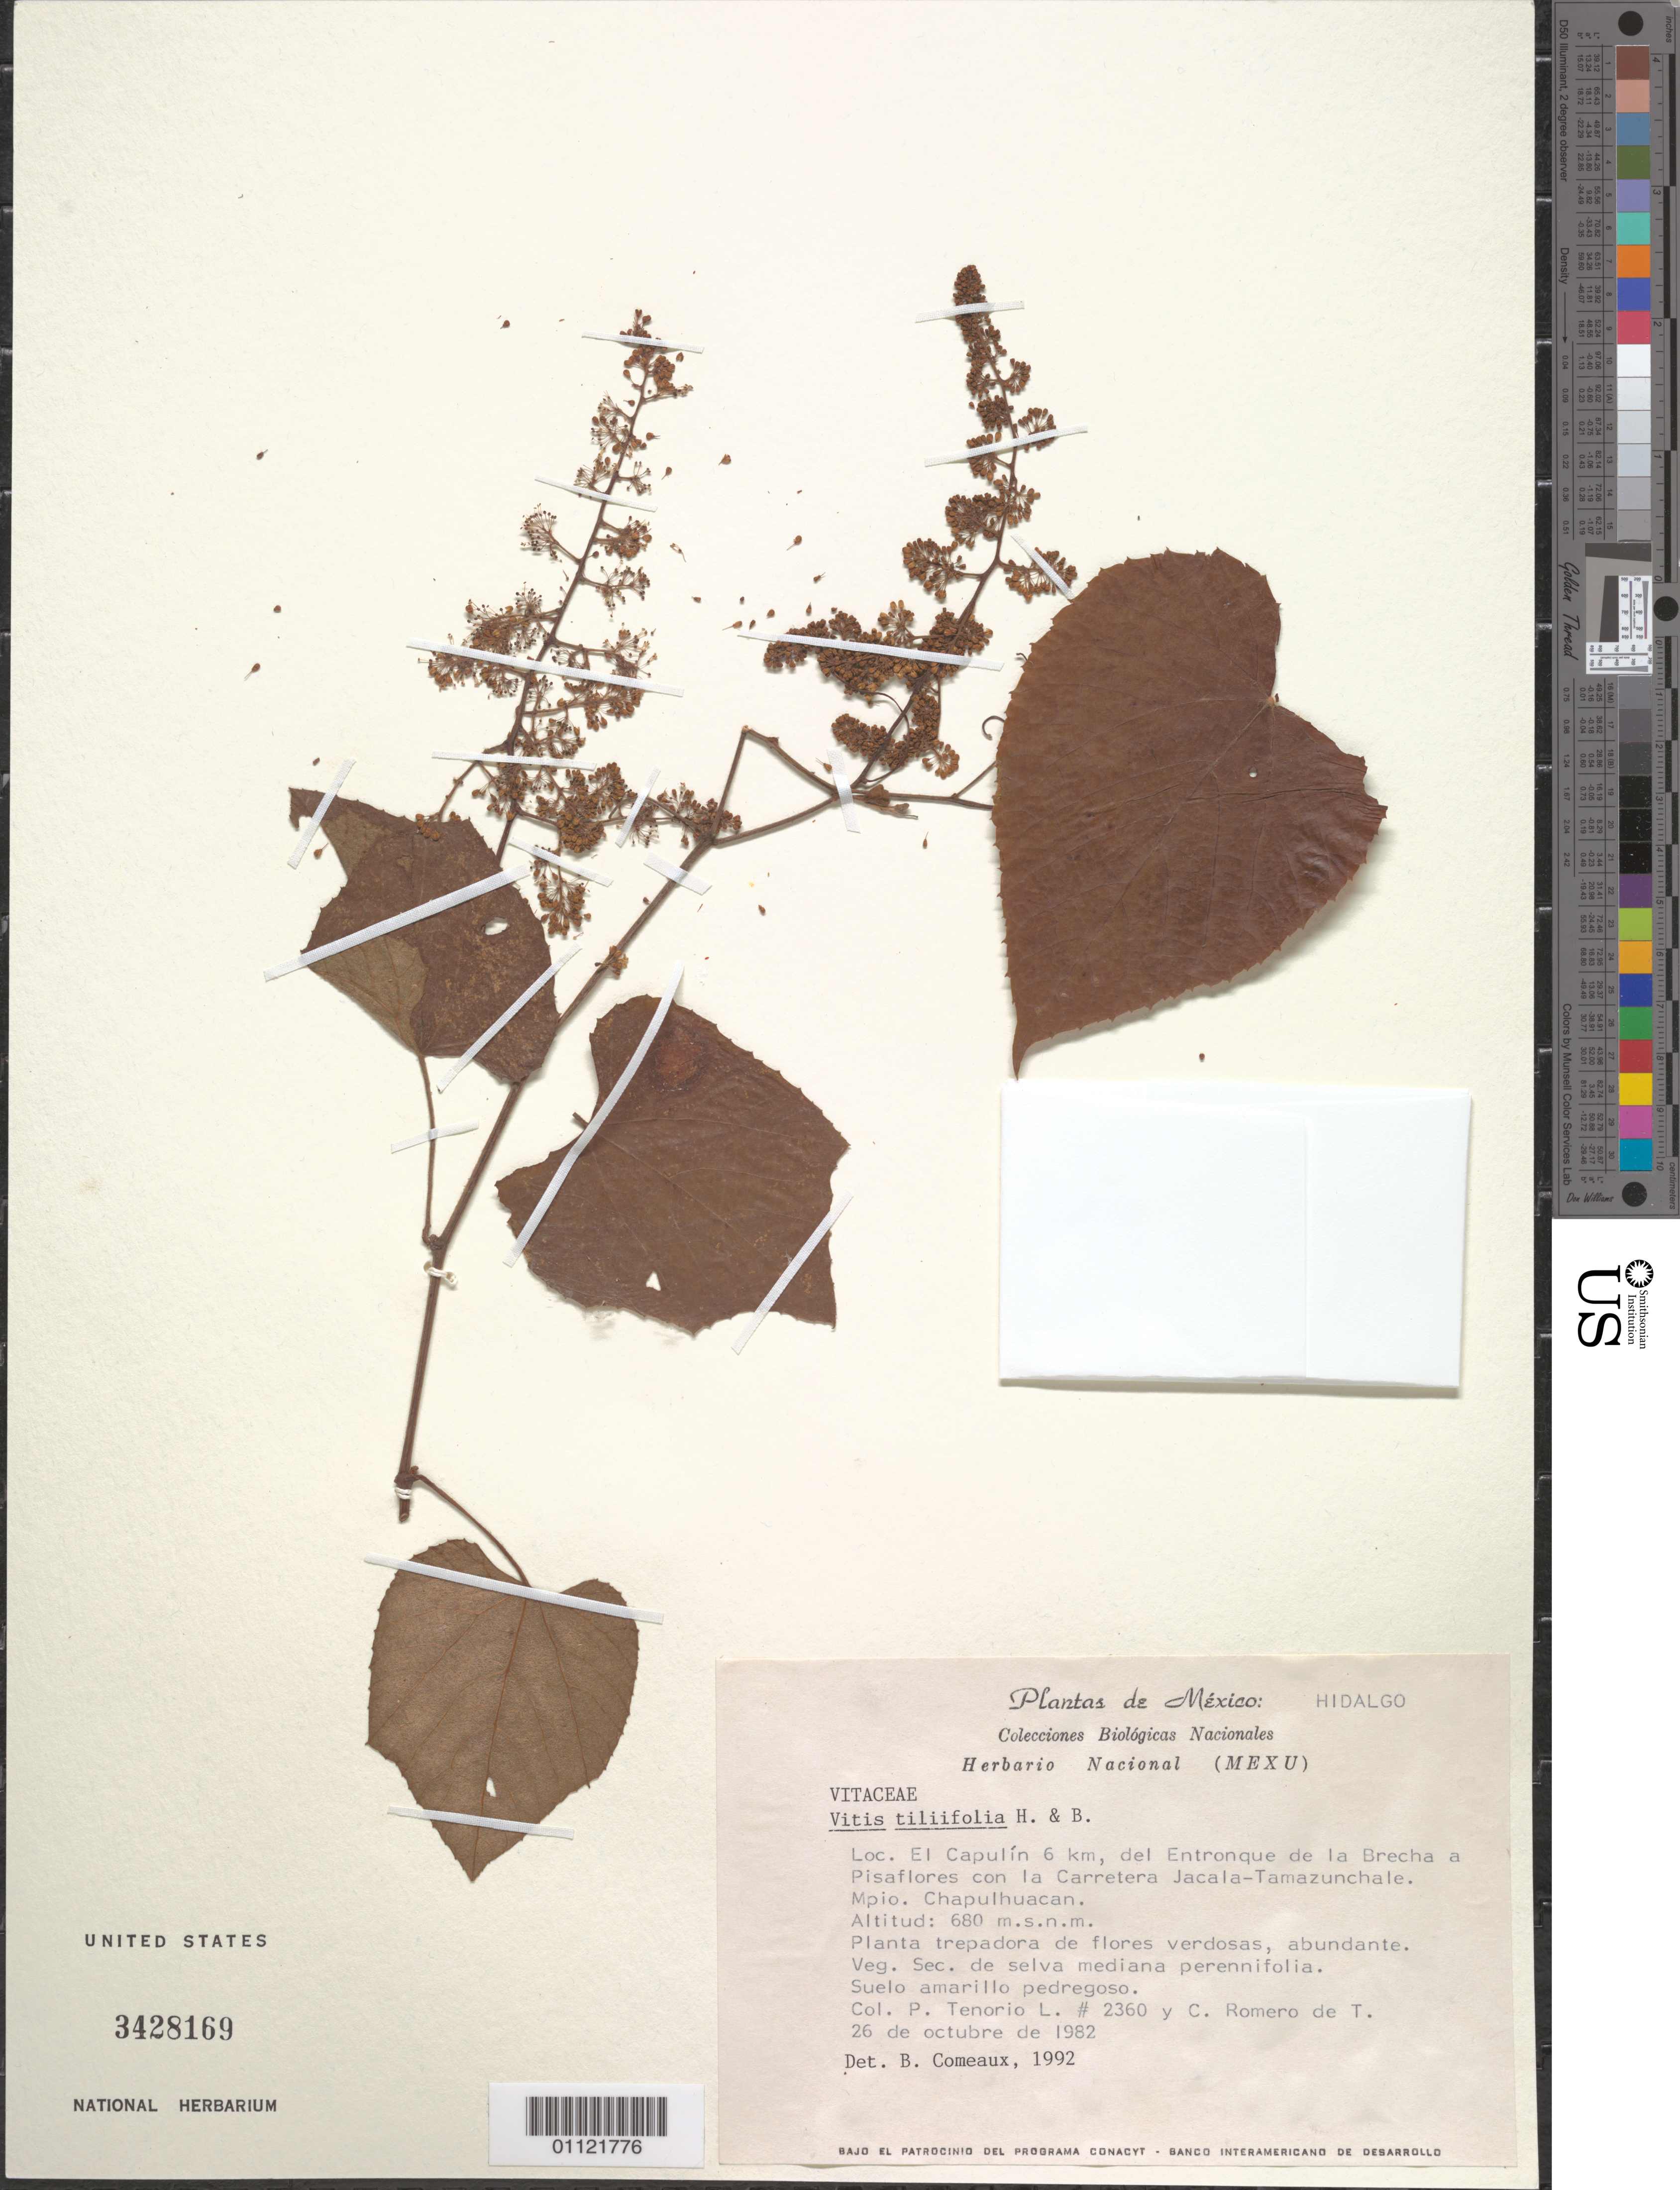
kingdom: Plantae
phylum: Tracheophyta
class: Magnoliopsida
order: Vitales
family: Vitaceae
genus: Vitis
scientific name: Vitis tiliifolia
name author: Humb. & Bonpl. ex Schult.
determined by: Comeaux, B. L.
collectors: P. Tenorio L. & C. Romero de T.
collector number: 2360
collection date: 1982-10-26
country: México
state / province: Hidalgo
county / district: Chapulhuacan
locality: El Capulin 6 km, del Entronque de la Brecha a Pisaflores con la Carretera Jacala-Tamazunchale. Mpio. Chapulhuacan.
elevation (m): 207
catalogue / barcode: US 3428169